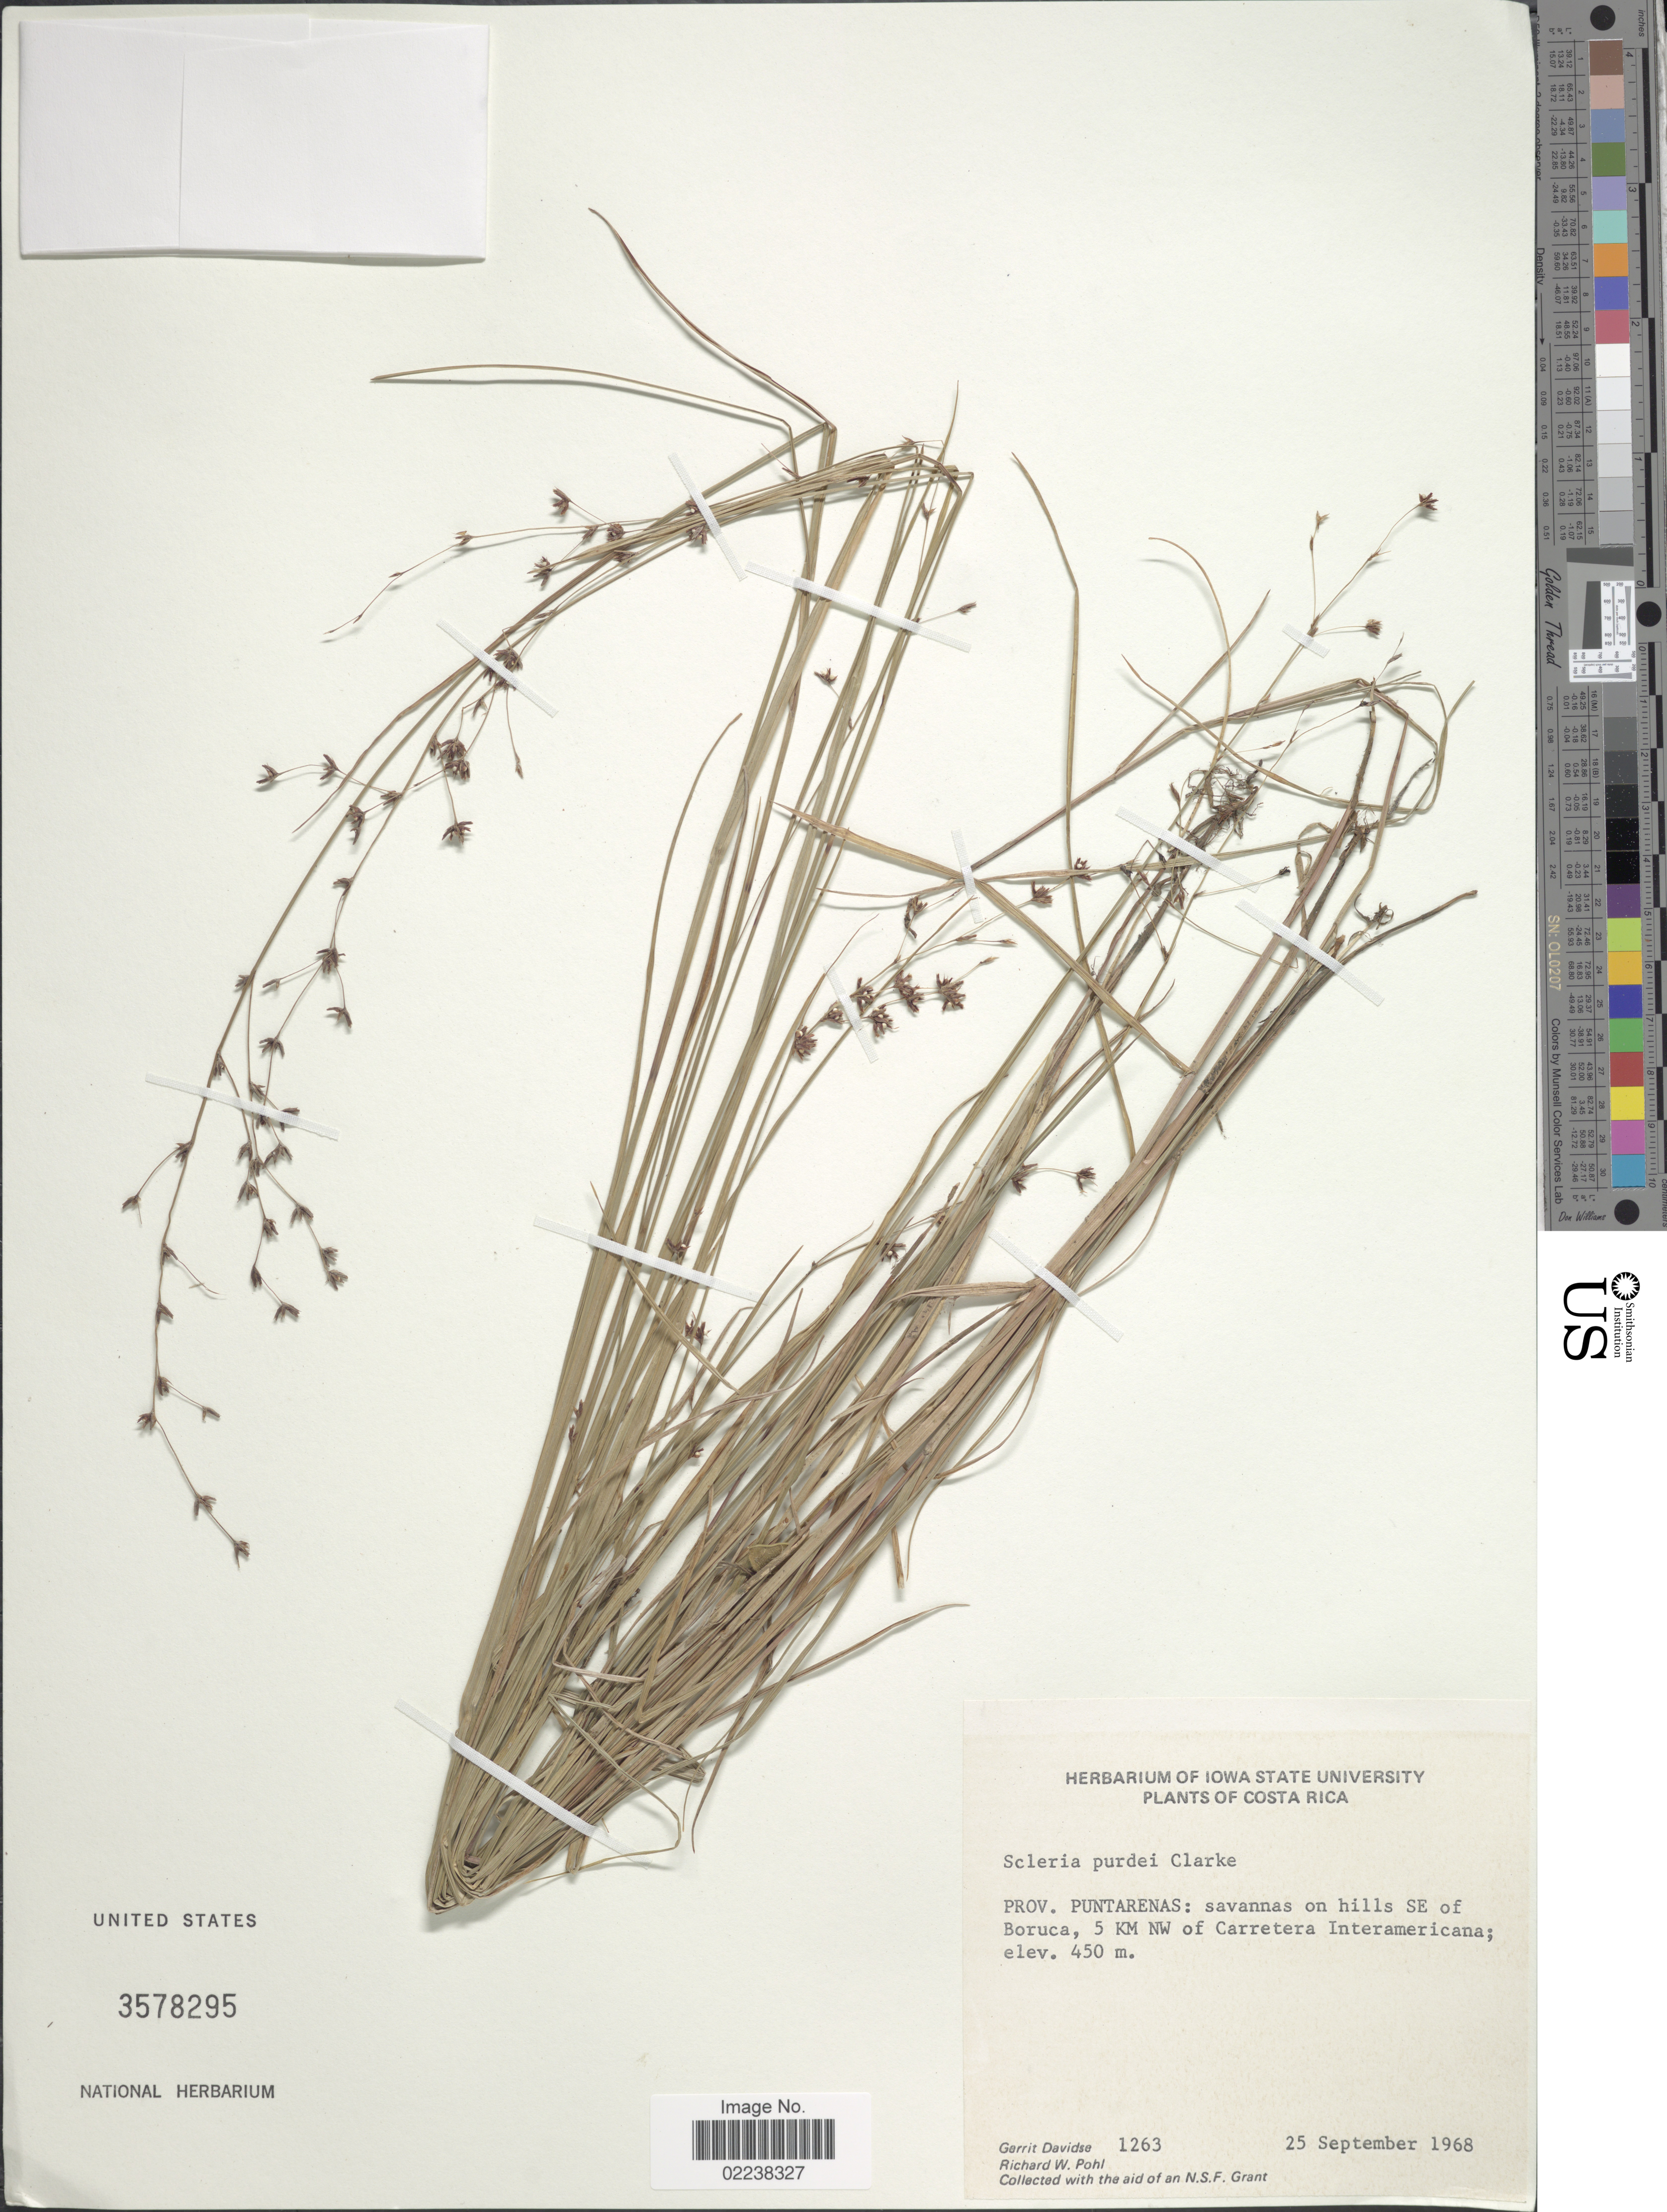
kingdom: Plantae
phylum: Tracheophyta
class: Liliopsida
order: Poales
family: Cyperaceae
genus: Scleria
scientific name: Scleria purdiei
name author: C.B. Clarke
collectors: G. Davidse & R. W. Pohl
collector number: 1263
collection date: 1968-09-25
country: Costa Rica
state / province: Puntarenas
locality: Savannas on hills SE of Boruca, 5 KM NW of Carretera Interamericana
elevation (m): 450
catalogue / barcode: US 3578295